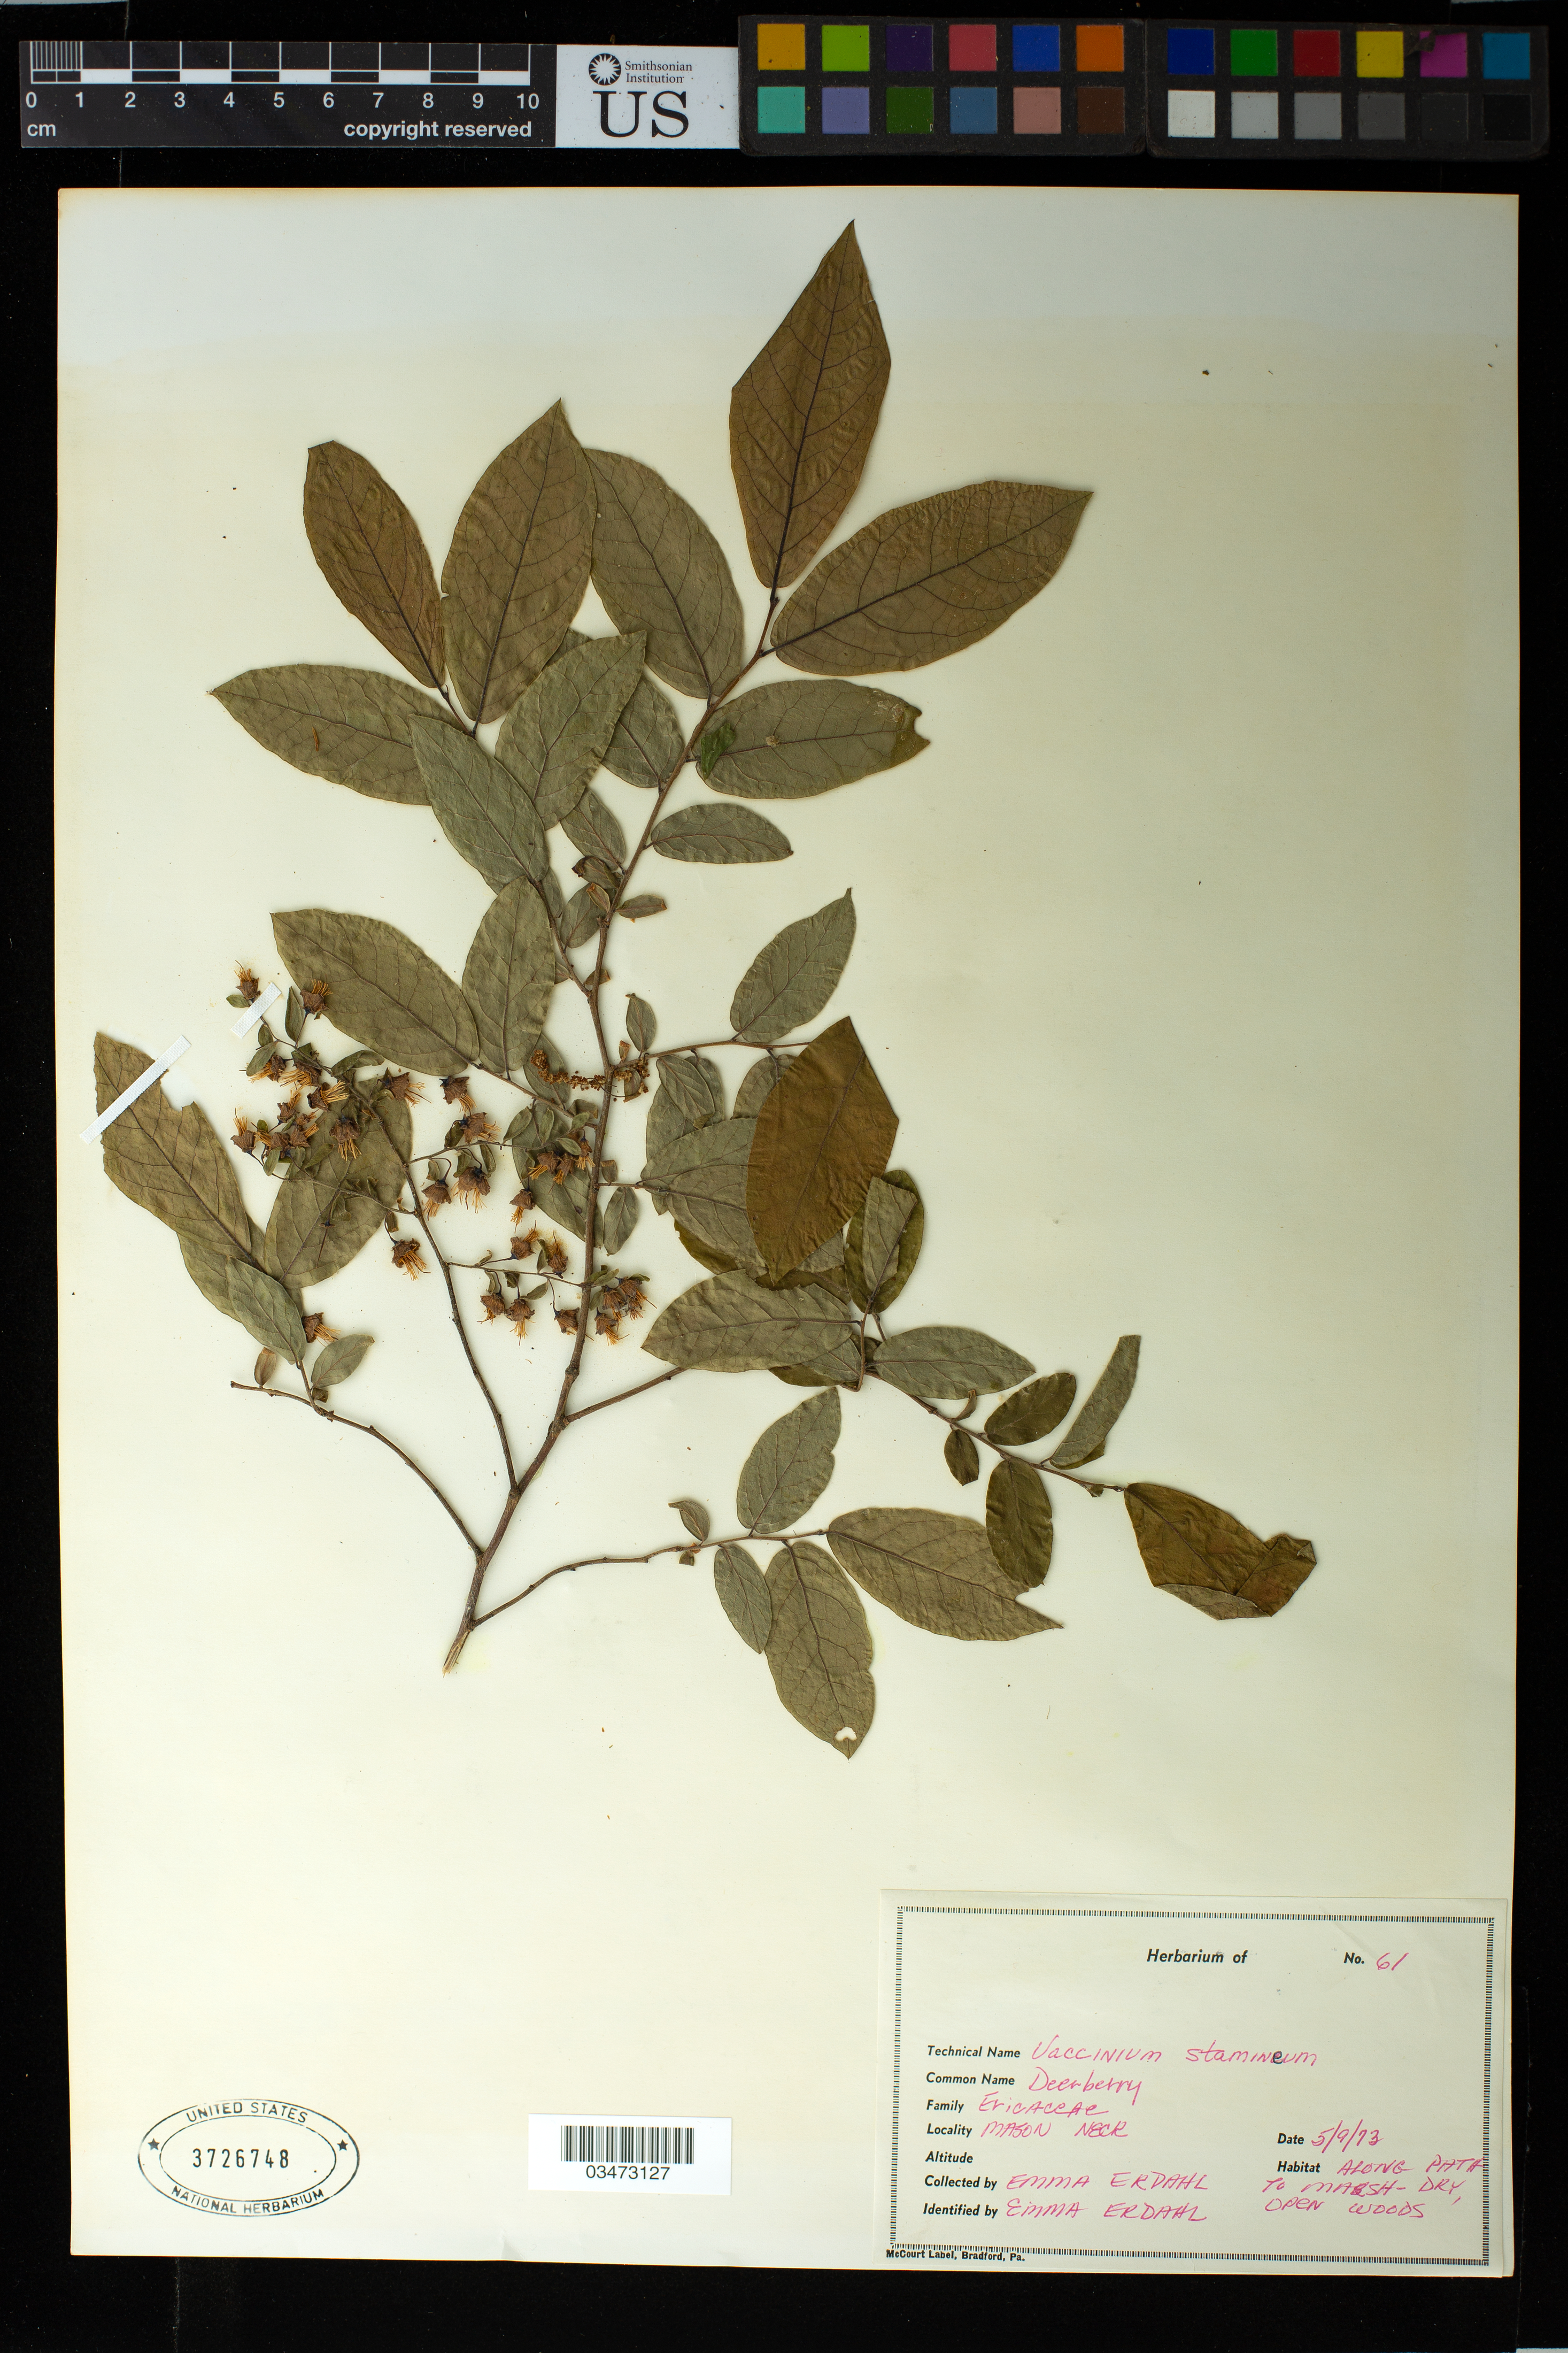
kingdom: Plantae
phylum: Tracheophyta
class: Magnoliopsida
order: Ericales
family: Ericaceae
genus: Vaccinium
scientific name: Vaccinium stamineum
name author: L.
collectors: E. Erdahl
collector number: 61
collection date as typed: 9 May 1973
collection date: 1973-05-09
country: United States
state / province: Virginia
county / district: Fairfax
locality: Mason Neck. Along path to marsh- dry open woods.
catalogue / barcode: US 3726748